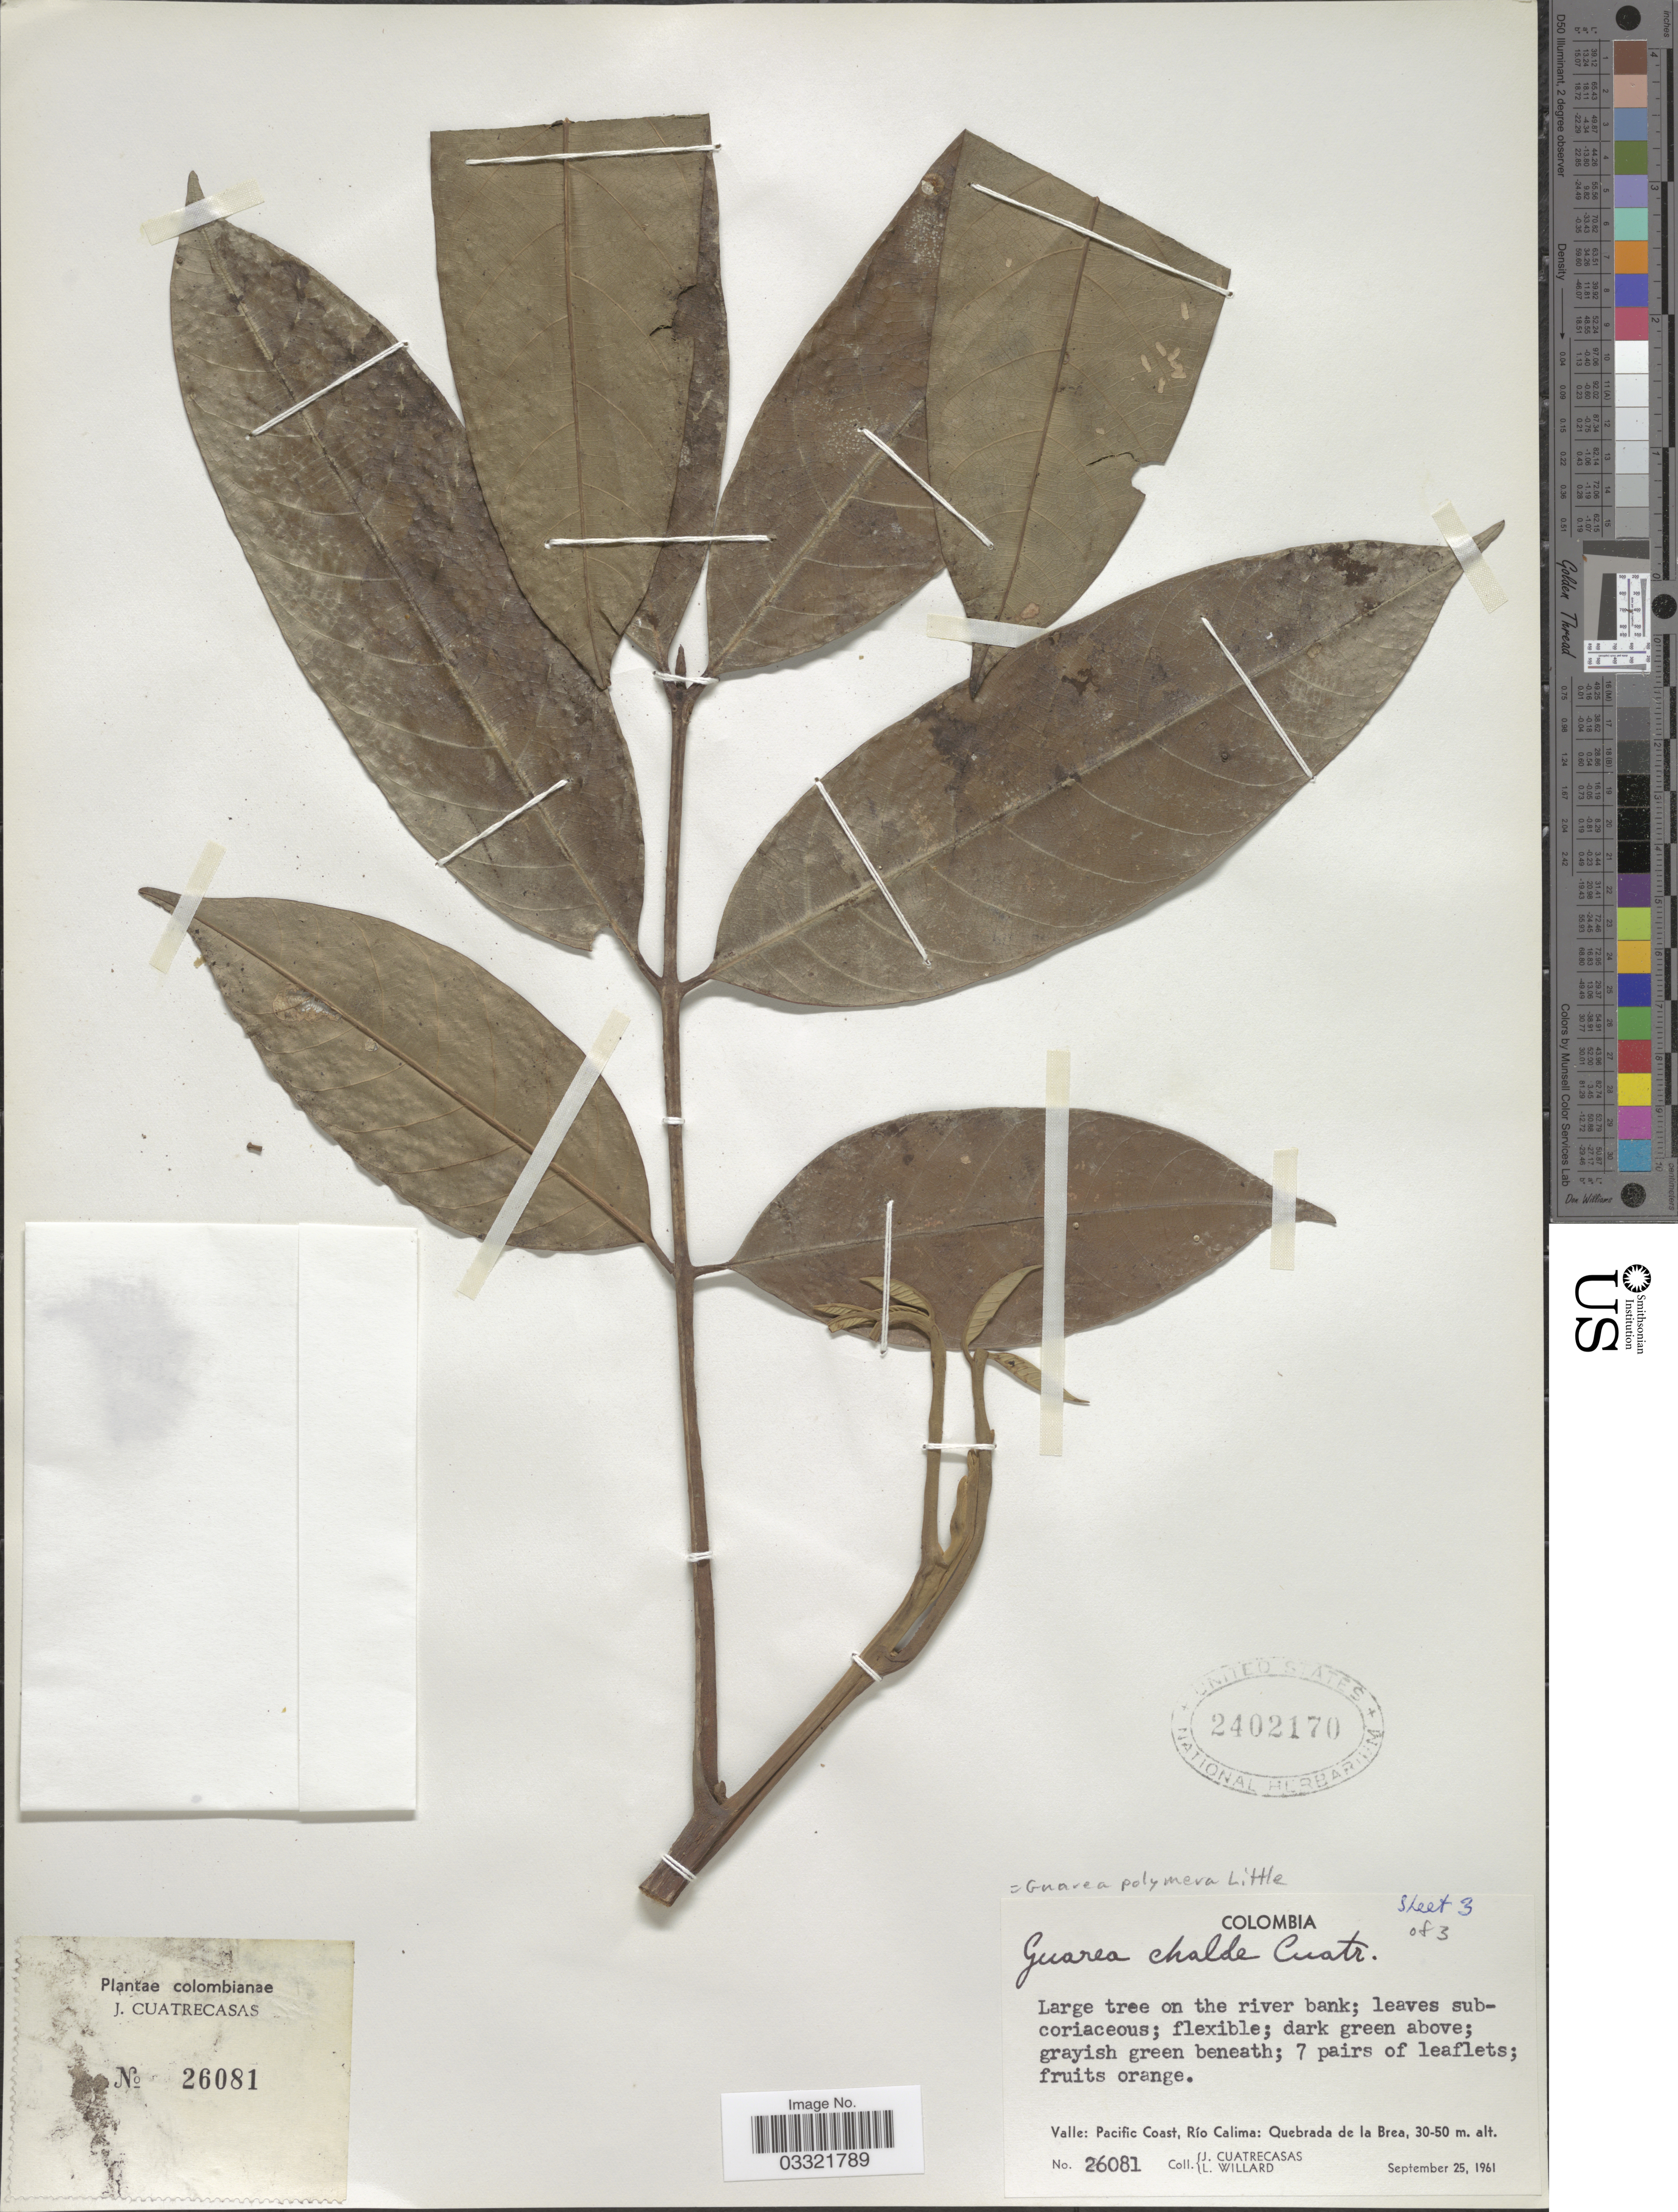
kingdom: Plantae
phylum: Tracheophyta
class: Magnoliopsida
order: Sapindales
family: Meliaceae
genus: Guarea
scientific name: Guarea polymera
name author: Little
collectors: J. Cuatrecasas & L. Willard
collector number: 26081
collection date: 1961-09-25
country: Colombia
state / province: Valle del Cauca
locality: Valle: Pacific Coast, Río Calima: Quebrada de la Brea.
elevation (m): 30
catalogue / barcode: US 2402170